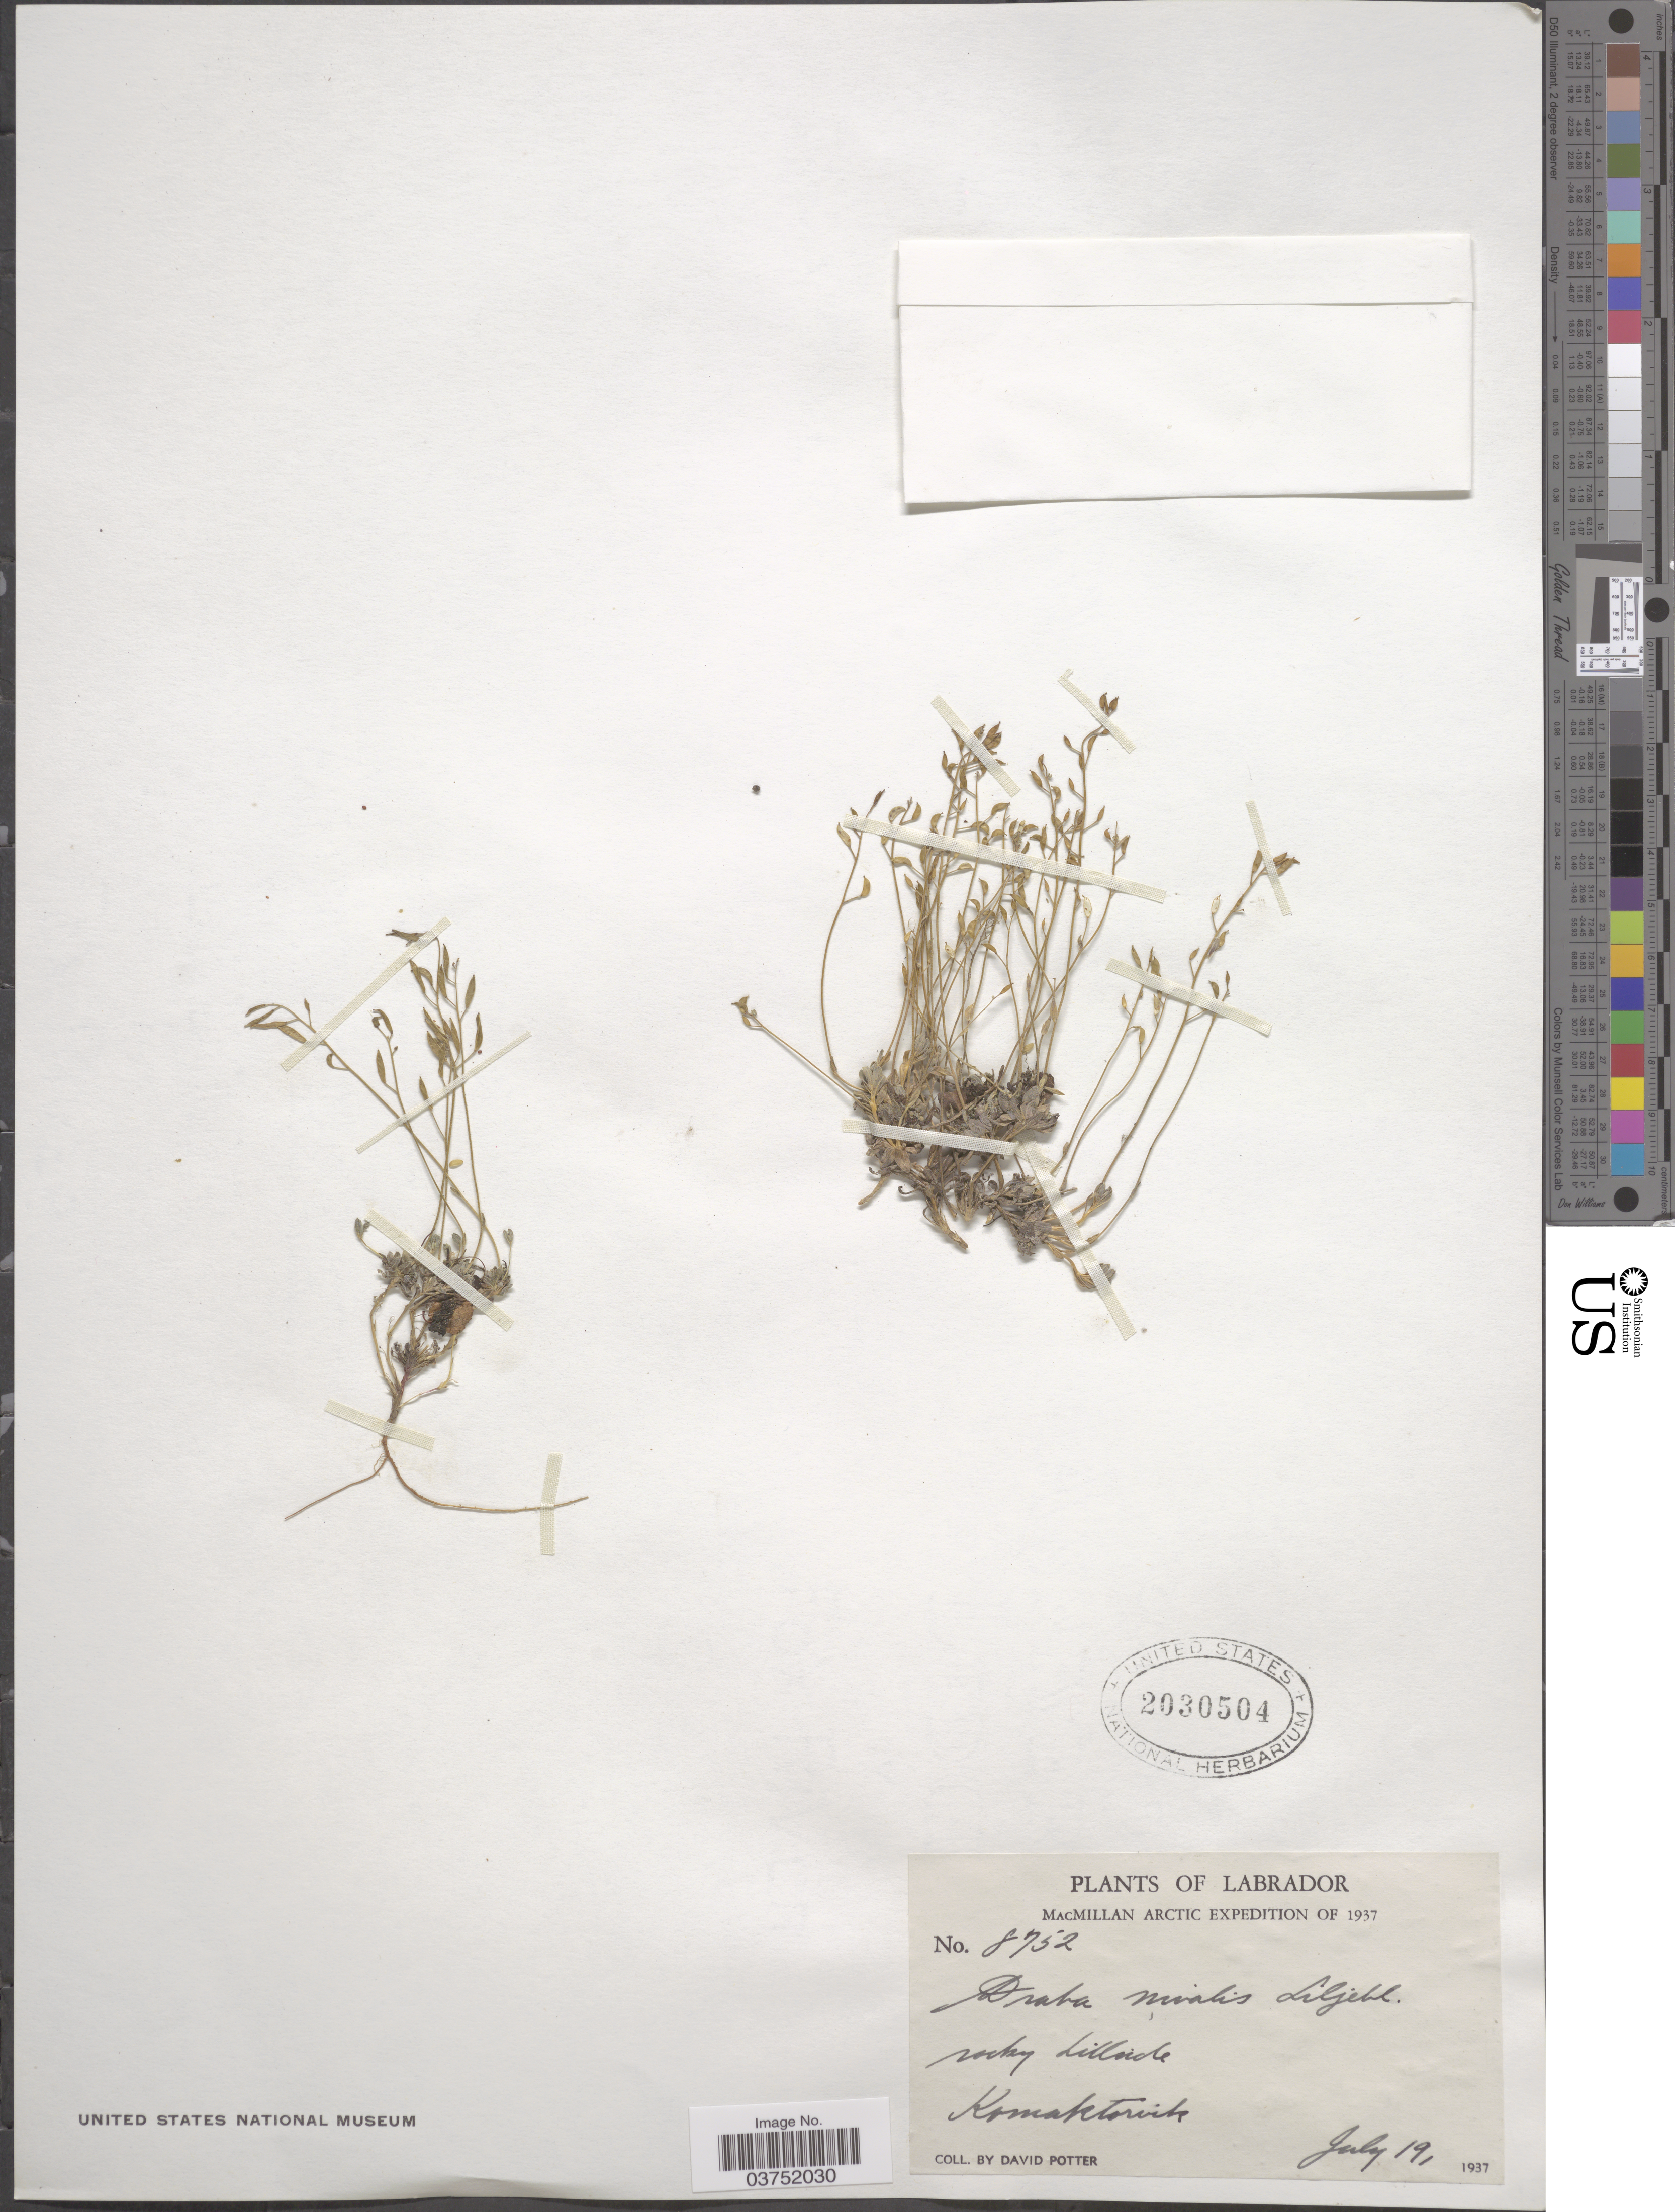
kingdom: Plantae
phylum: Tracheophyta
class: Magnoliopsida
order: Brassicales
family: Brassicaceae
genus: Draba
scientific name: Draba nivalis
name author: Lilj.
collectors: D. Potter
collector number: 8752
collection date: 1937-07-19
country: Canada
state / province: Newfoundland and Labrador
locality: Labrador. Rocky hillside. Komaktorvik.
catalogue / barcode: US 2030504